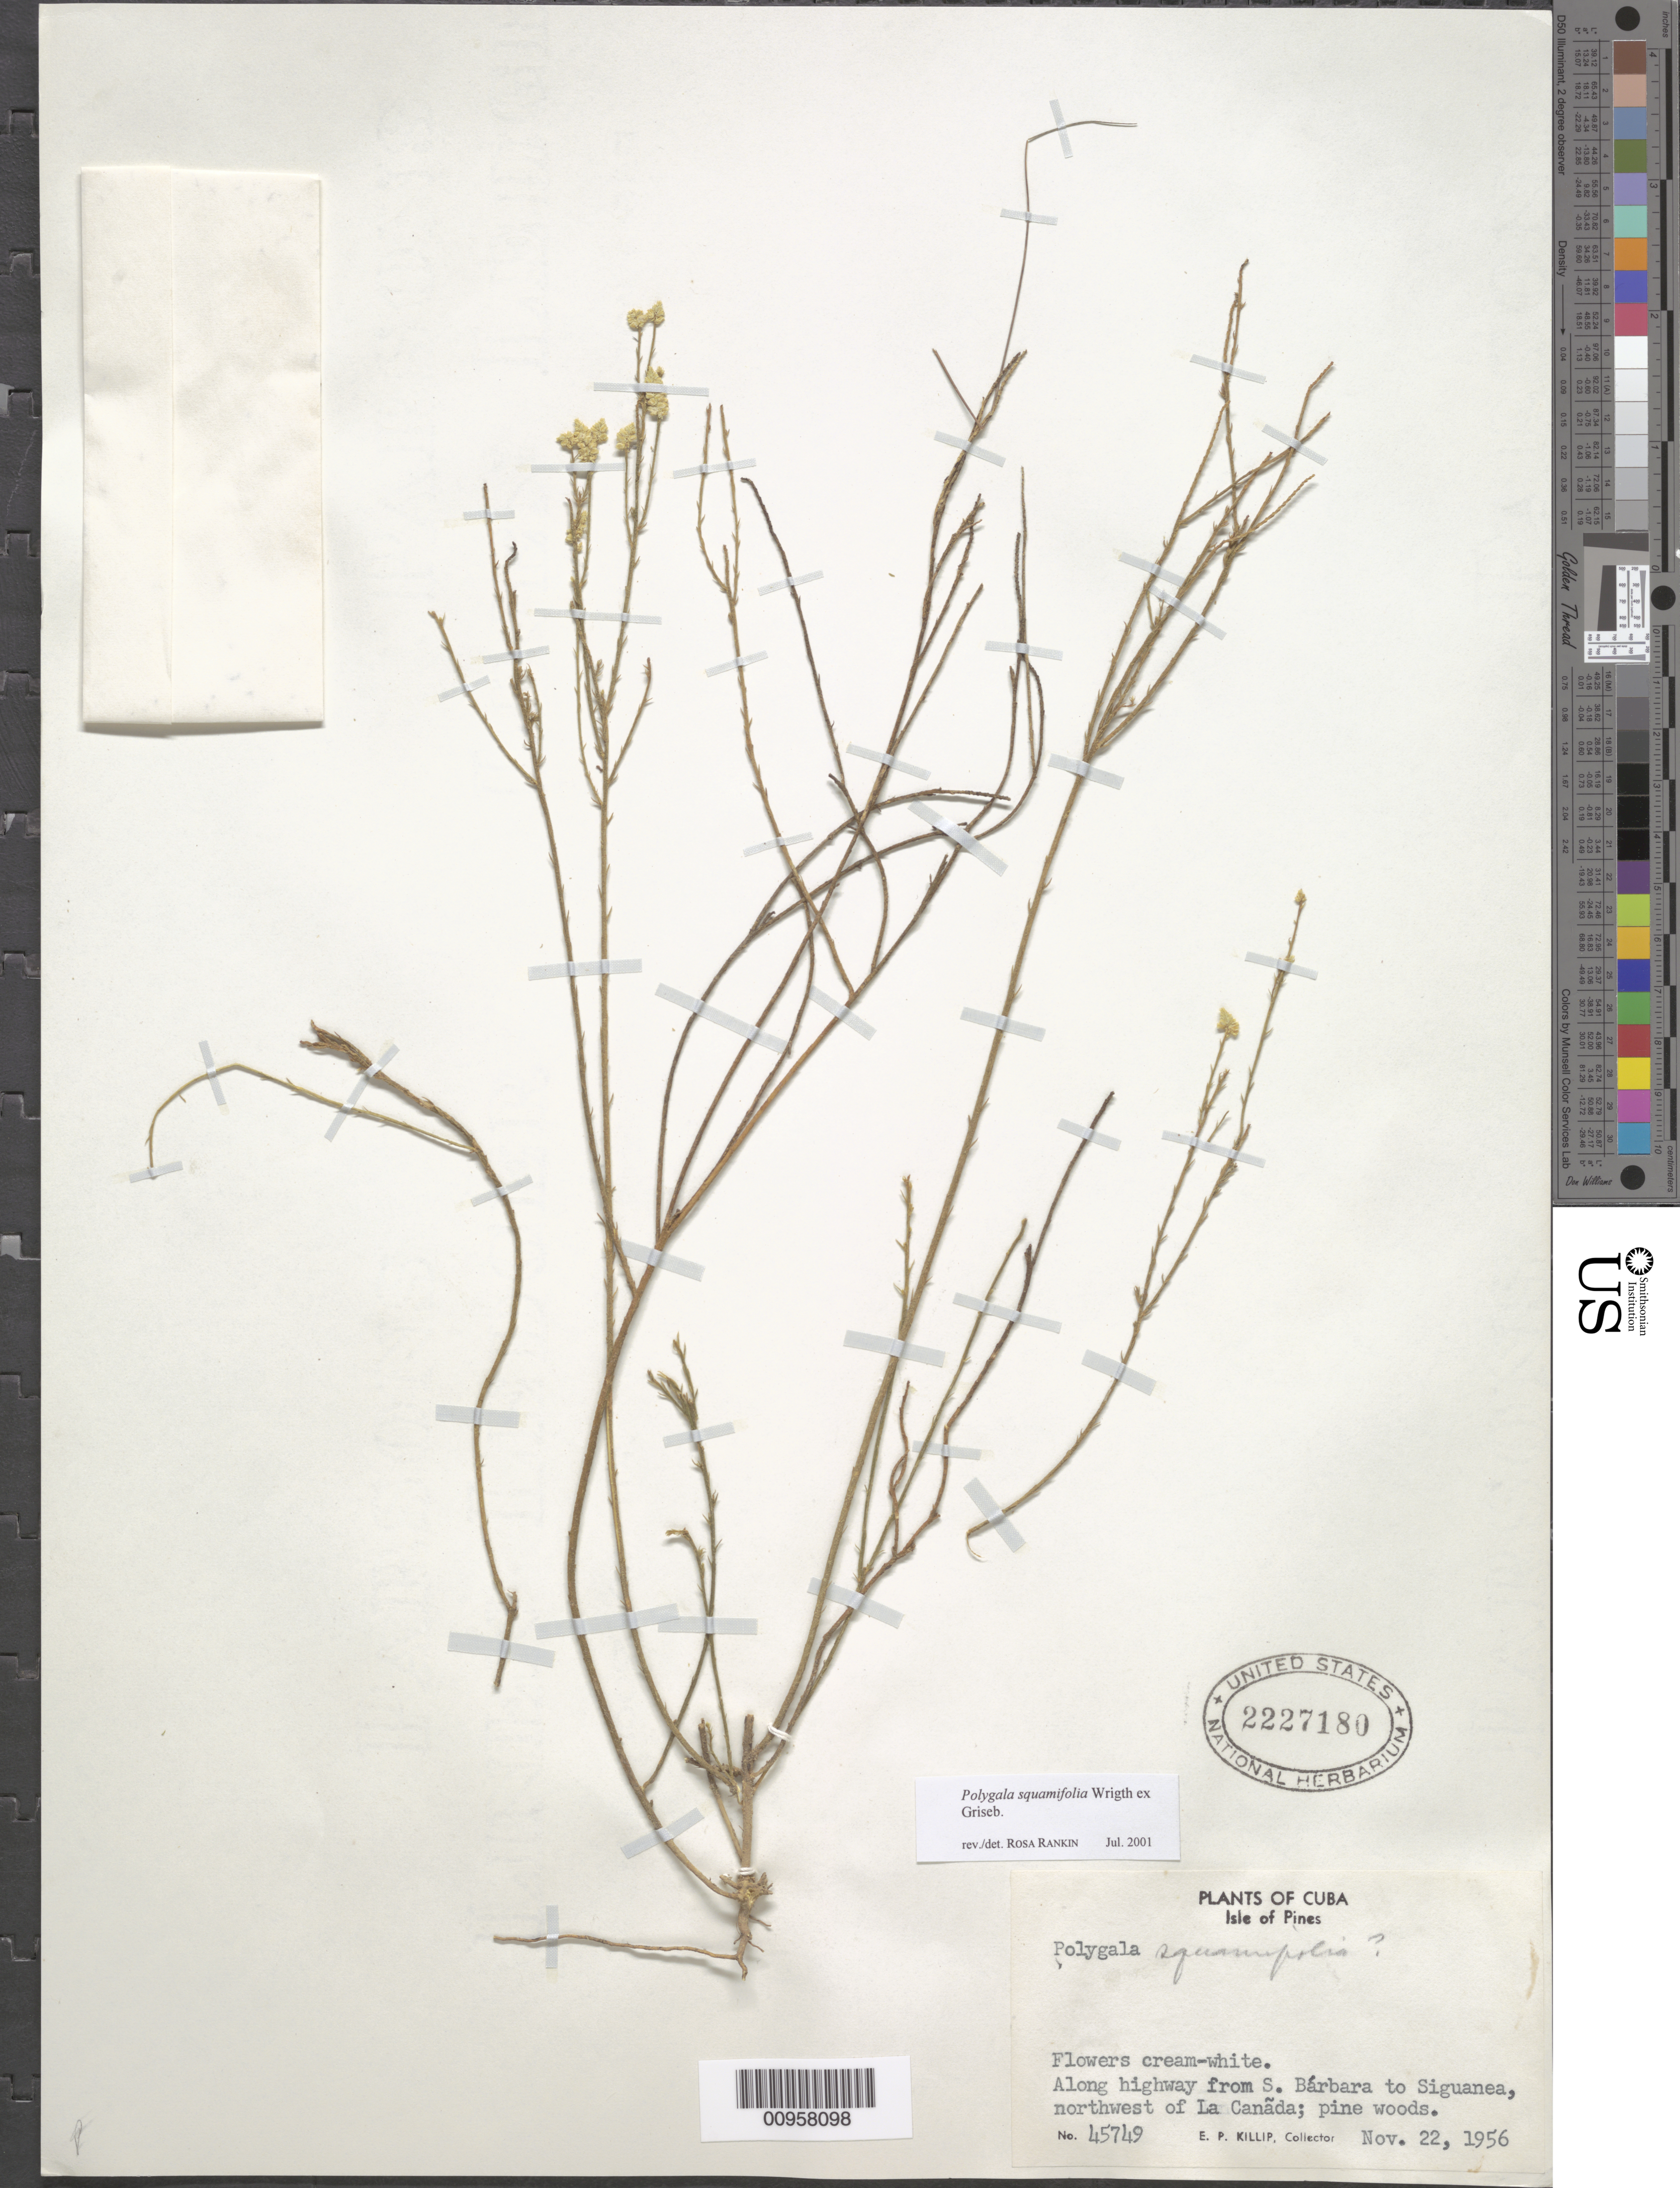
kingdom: Plantae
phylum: Tracheophyta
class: Magnoliopsida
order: Fabales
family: Polygalaceae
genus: Polygala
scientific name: Polygala squamifolia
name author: C. Wright in Griseb.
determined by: Rankin Rodriguez, Rosa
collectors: E. P. Killip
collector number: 45749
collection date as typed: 22 Nov 1956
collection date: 1956-11-22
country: Cuba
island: Isla de la Juventud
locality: Highway from Santa Bárbara to Siguanea, northwest of La Cañada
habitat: Pine woods along highway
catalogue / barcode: US 2227180